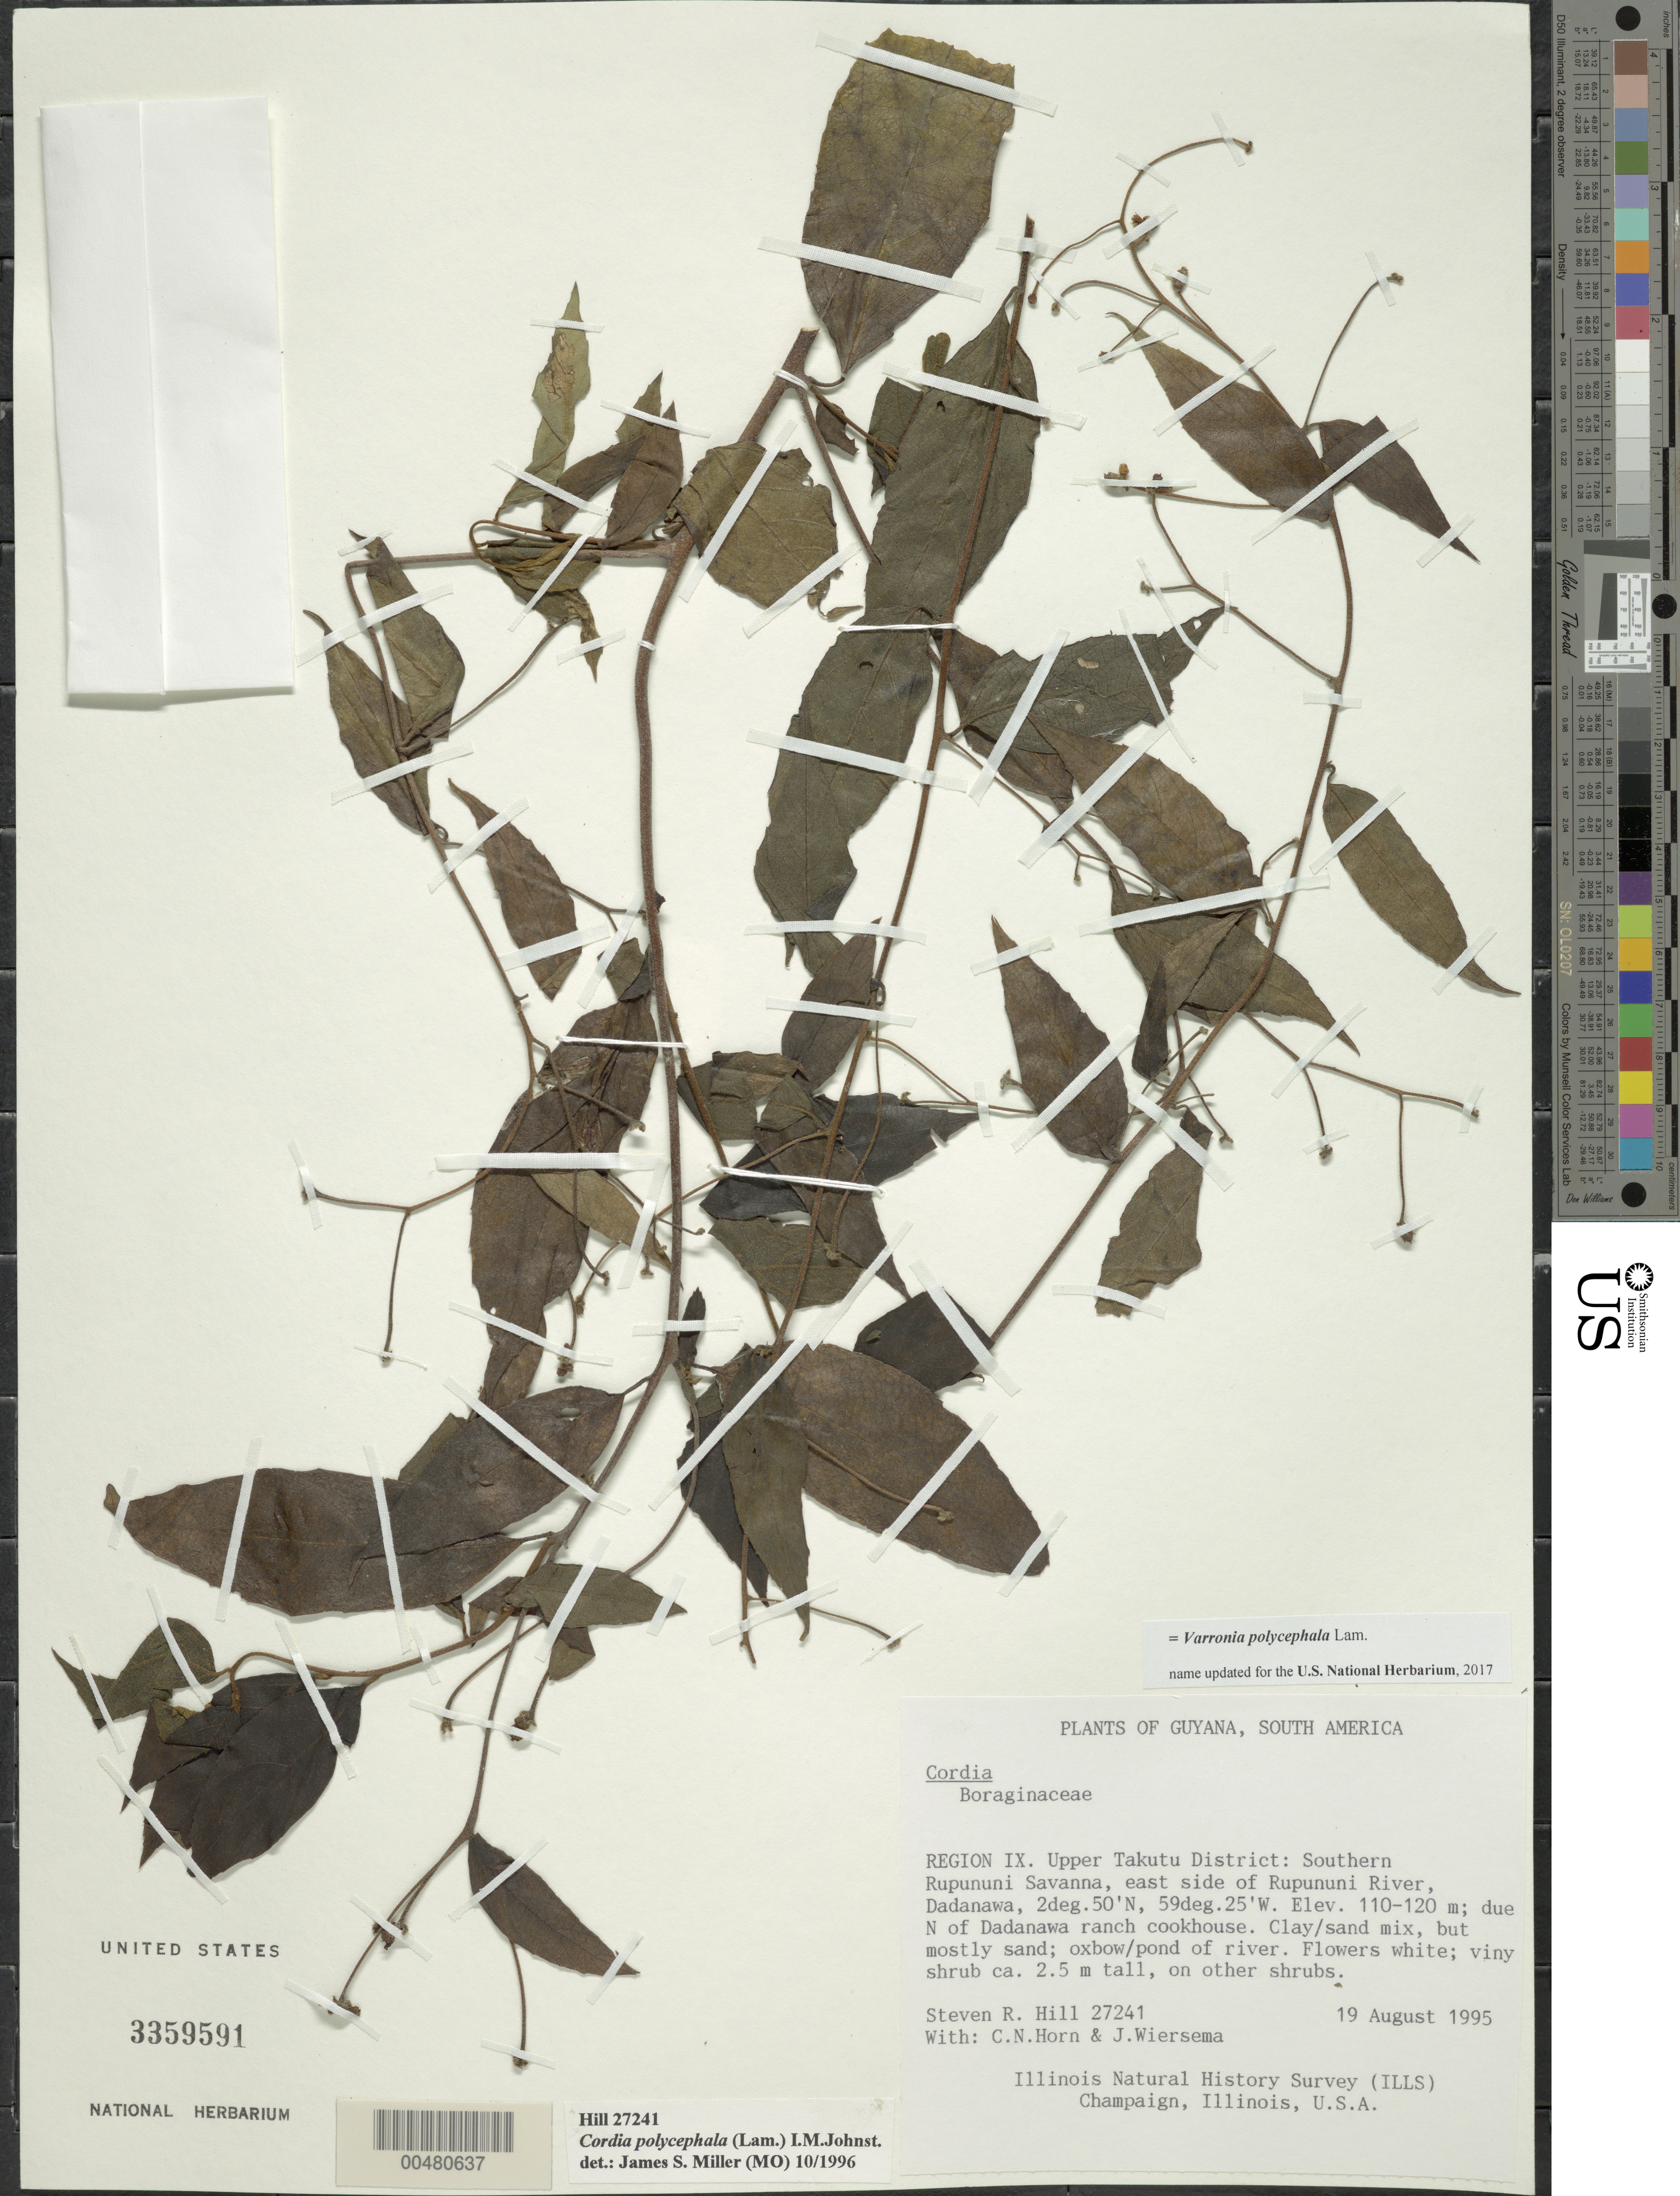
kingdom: Plantae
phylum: Tracheophyta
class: Magnoliopsida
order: Boraginales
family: Cordiaceae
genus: Varronia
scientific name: Varronia polycephala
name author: Lam.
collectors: S. R. Hill, C. Horn & J. H. Wiersema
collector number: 27241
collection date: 1995-08-19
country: Guyana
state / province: U. Takutu-U. Essequibo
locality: Region IX, Upper Takutu District, Southern Rupununi Savanna, east side of Rupununi River, Dadanawa.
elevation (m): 110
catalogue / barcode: US 3359591